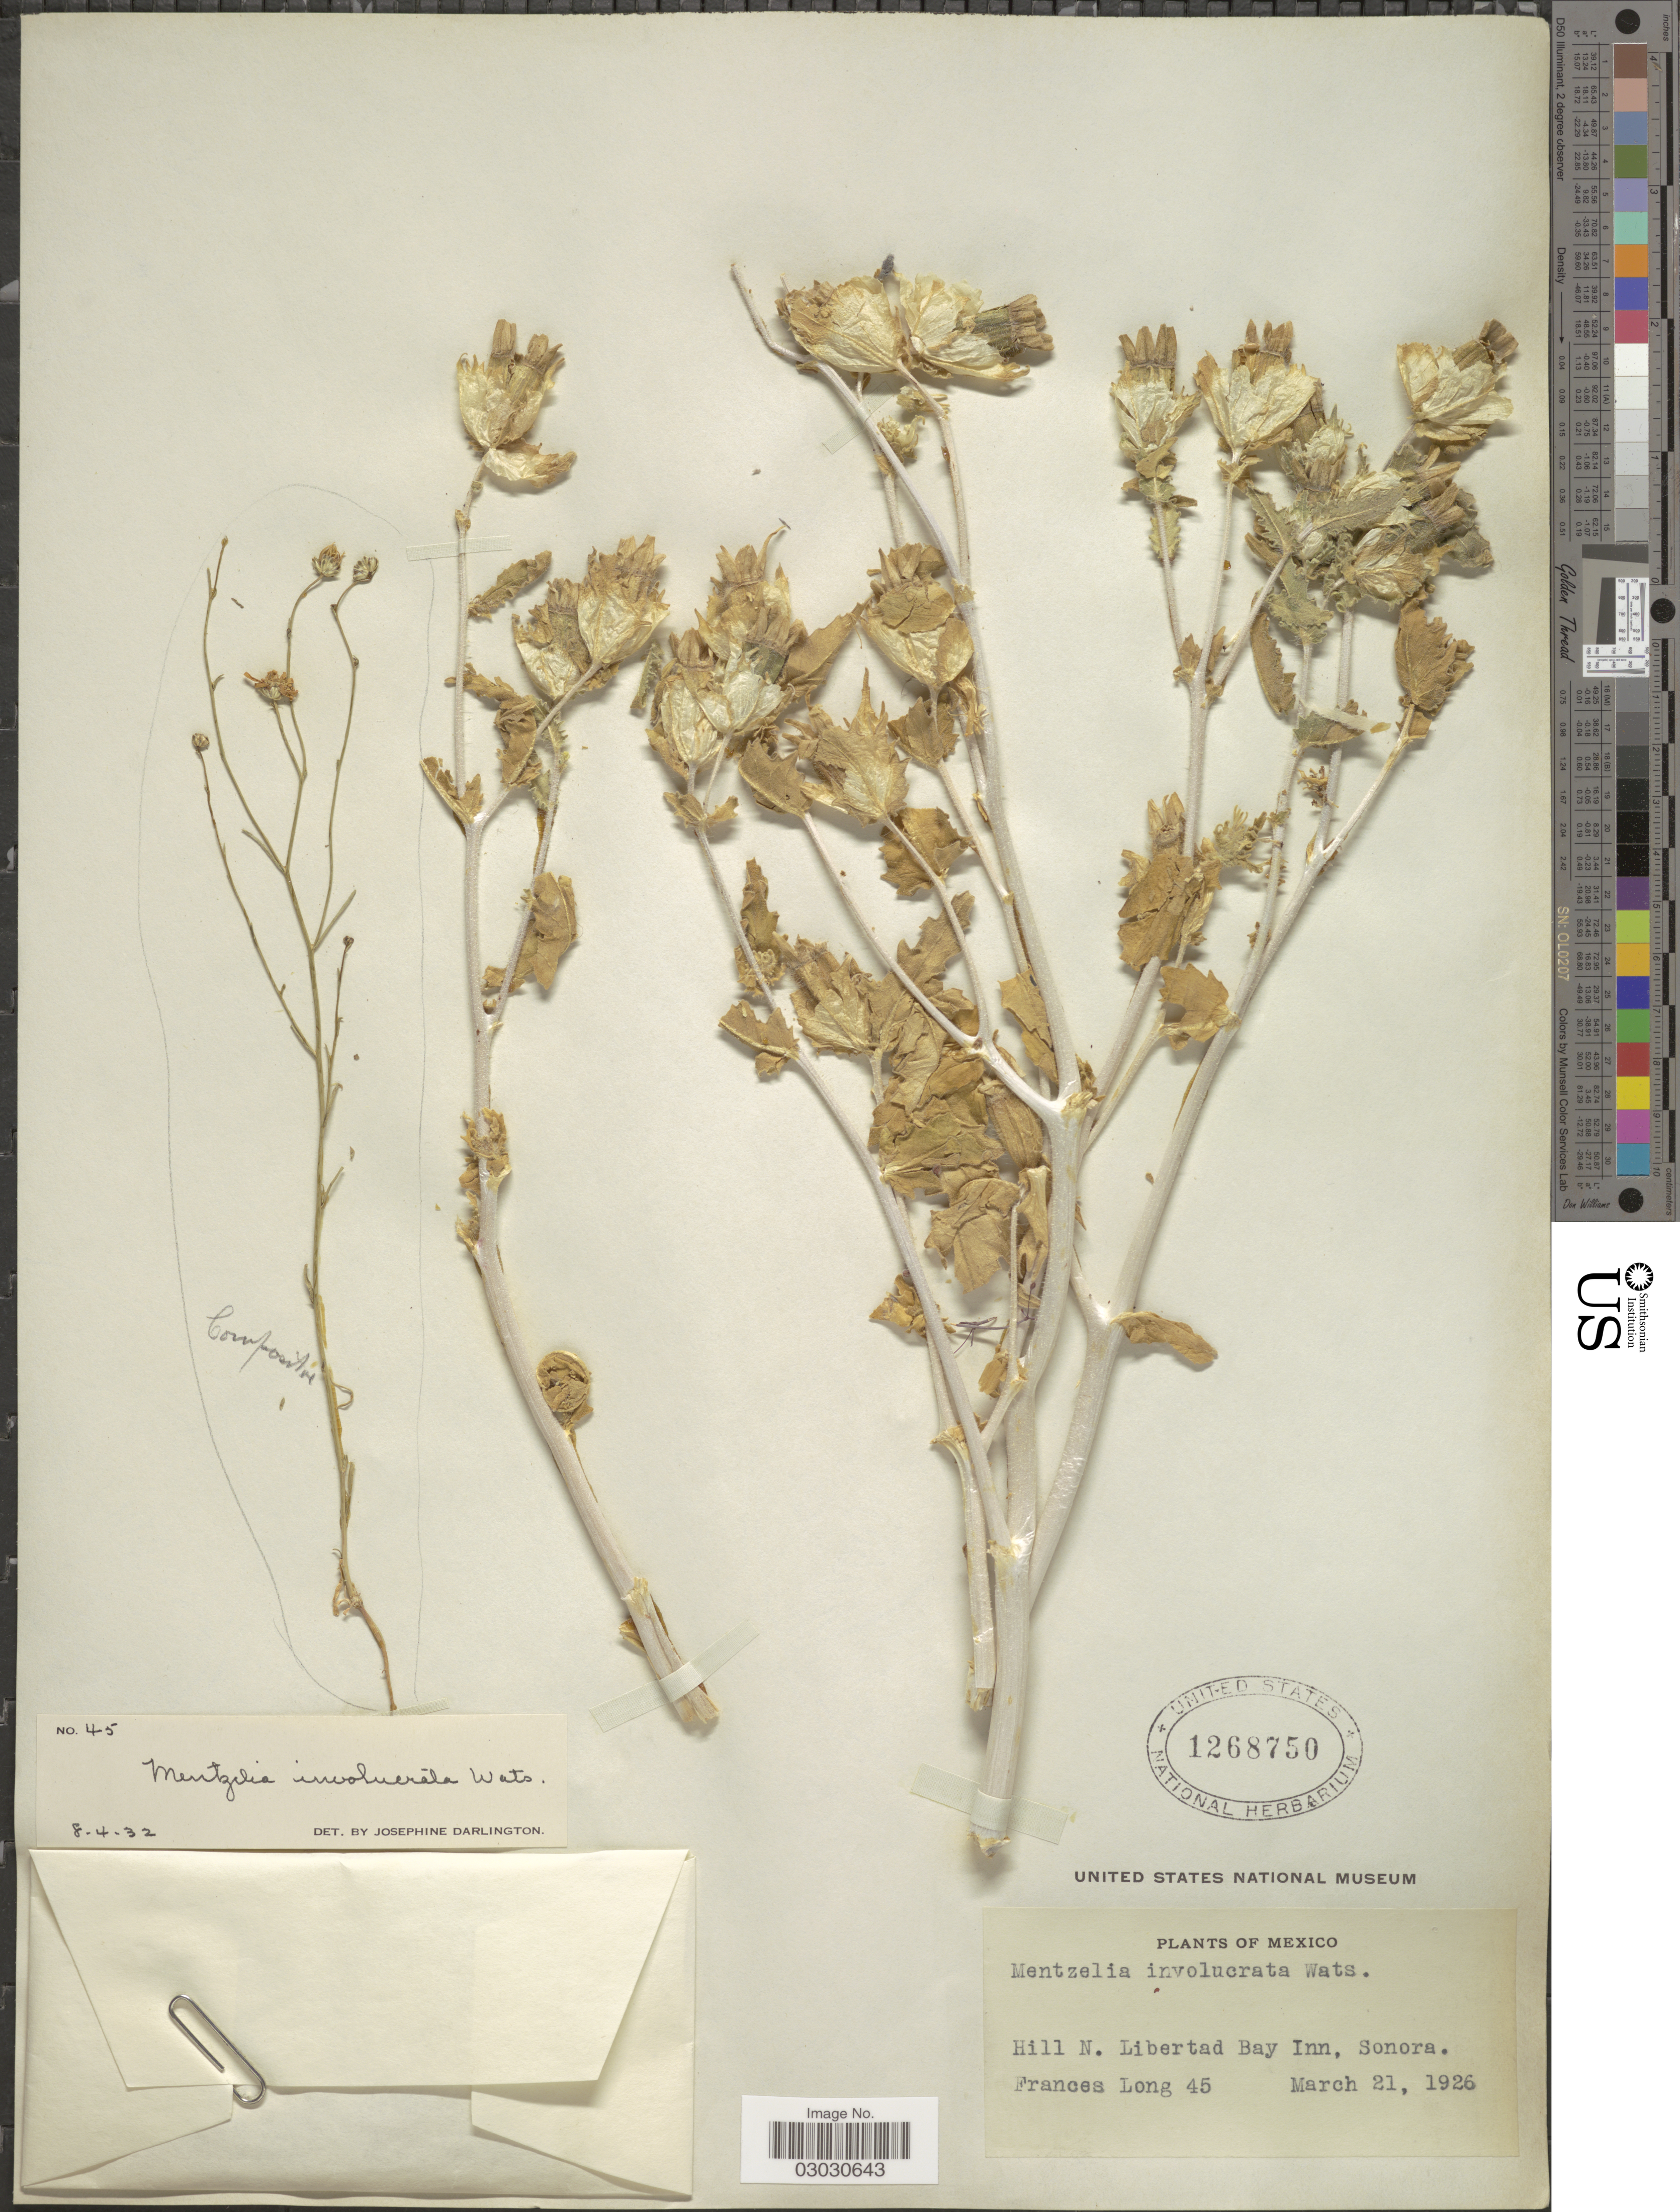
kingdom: Plantae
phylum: Tracheophyta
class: Magnoliopsida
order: Cornales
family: Loasaceae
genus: Mentzelia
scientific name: Mentzelia involucrata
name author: S. Watson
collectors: F. Long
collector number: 45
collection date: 1926-03-21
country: Mexico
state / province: Sonora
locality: Hill N. Libertad Bay Inn.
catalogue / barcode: US 1268750